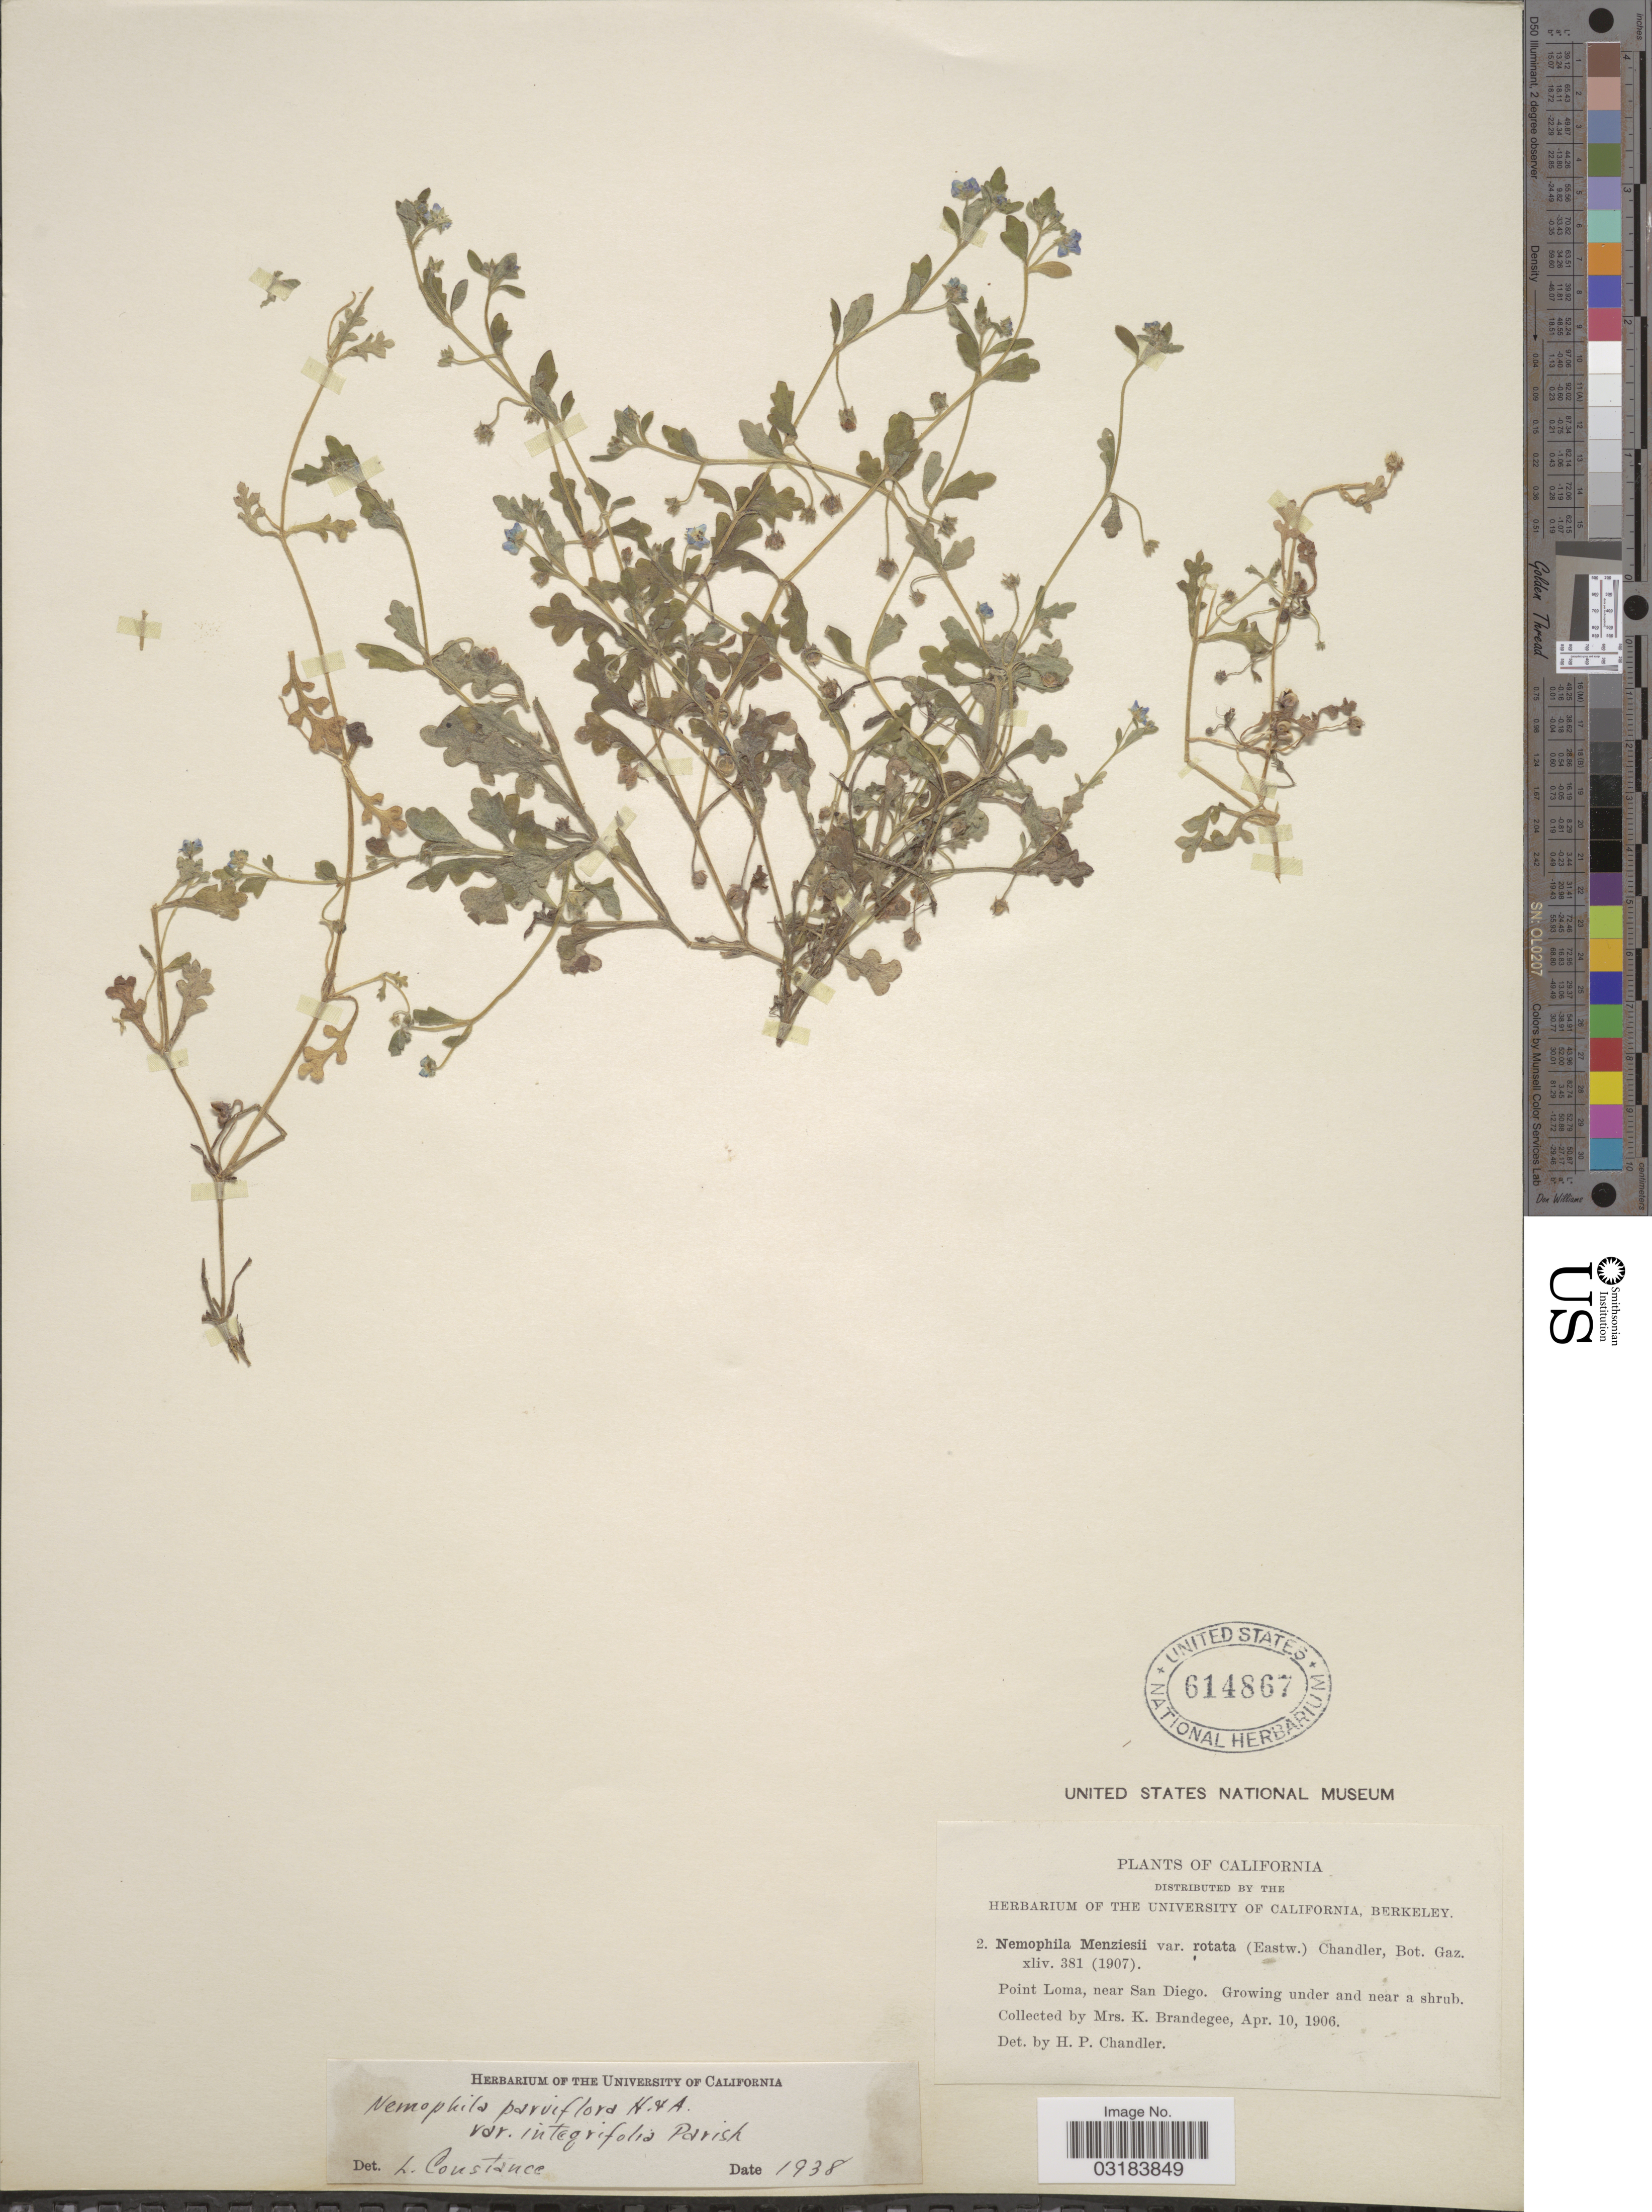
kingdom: Plantae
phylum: Tracheophyta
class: Magnoliopsida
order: Boraginales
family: Hydrophyllaceae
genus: Nemophila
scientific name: Nemophila menziesii var. integrifolia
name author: Hook. & Arn.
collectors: M. K. Brandegee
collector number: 2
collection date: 1906-04-10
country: United States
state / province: California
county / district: San Diego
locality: Point Loma, near San Diego.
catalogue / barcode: US 614867